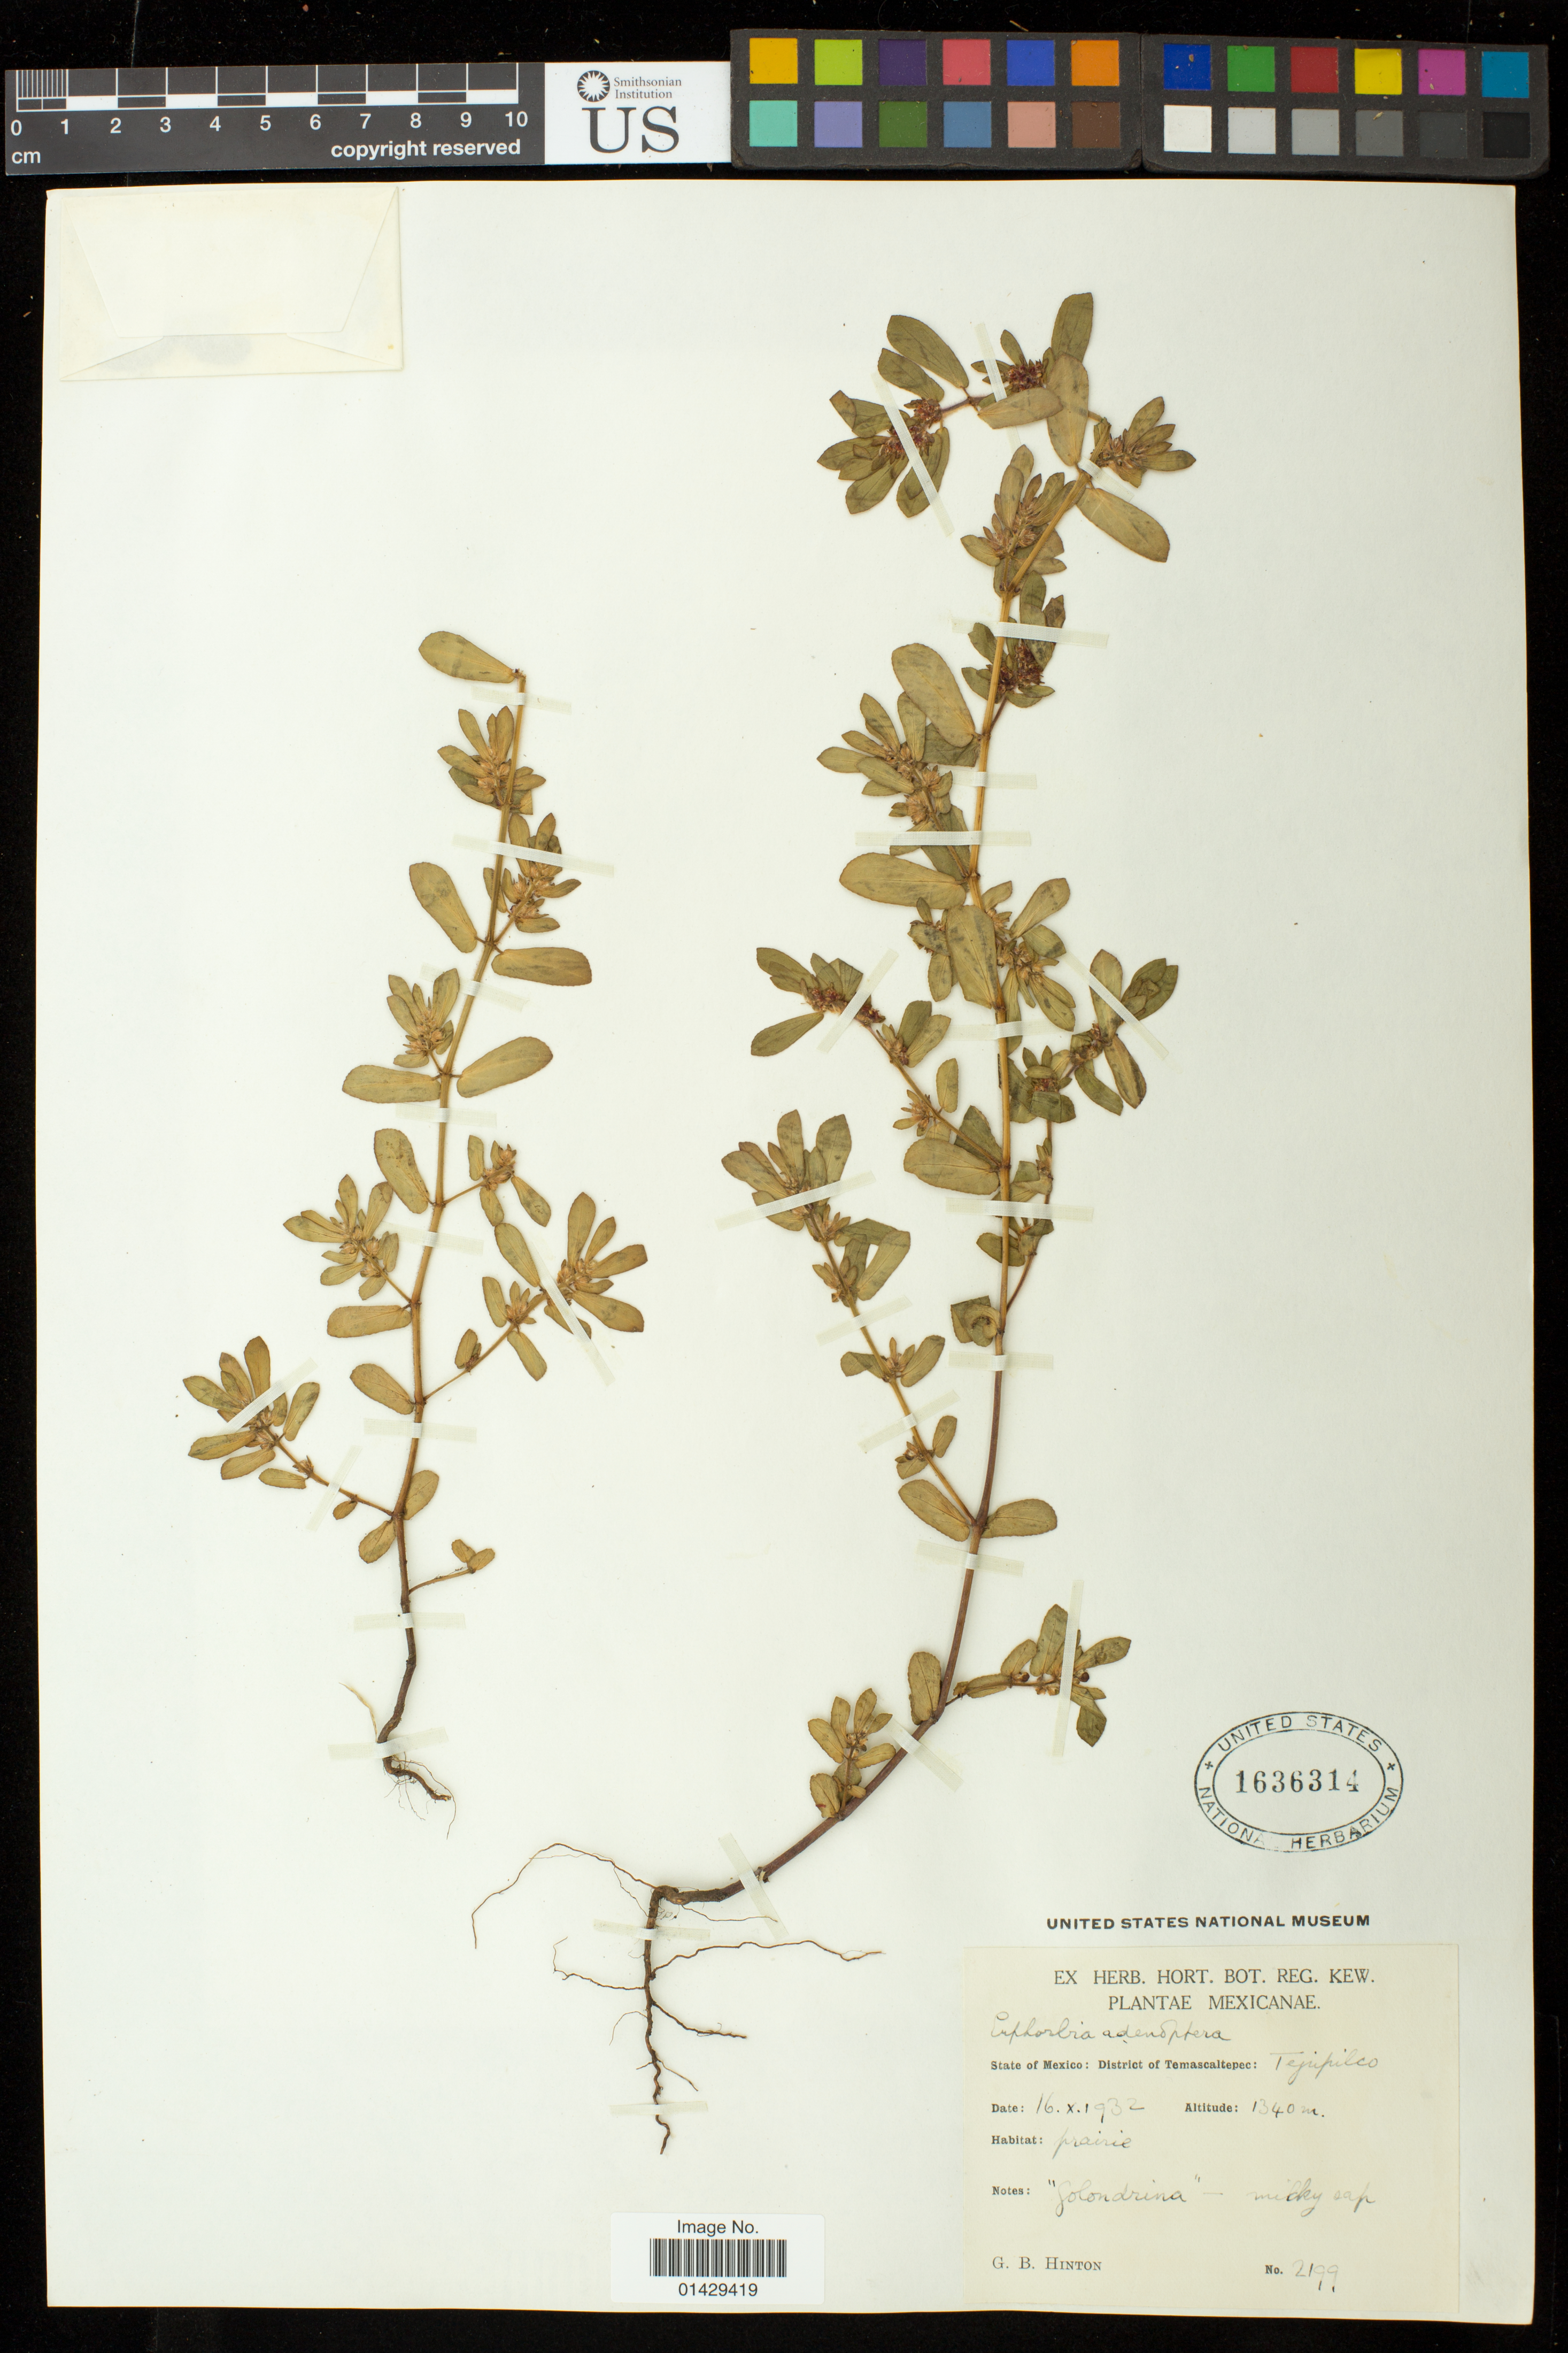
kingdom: Plantae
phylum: Tracheophyta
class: Magnoliopsida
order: Malpighiales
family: Euphorbiaceae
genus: Euphorbia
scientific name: Euphorbia densiflora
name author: (Klotzsch & Garcke) Klotzsch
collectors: G. B. Hinton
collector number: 2199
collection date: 1932-10-16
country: Mexico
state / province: México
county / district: Temascaltepec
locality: Temascaltepec, Tejupilco; Prairie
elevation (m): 1340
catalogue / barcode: US 1636314